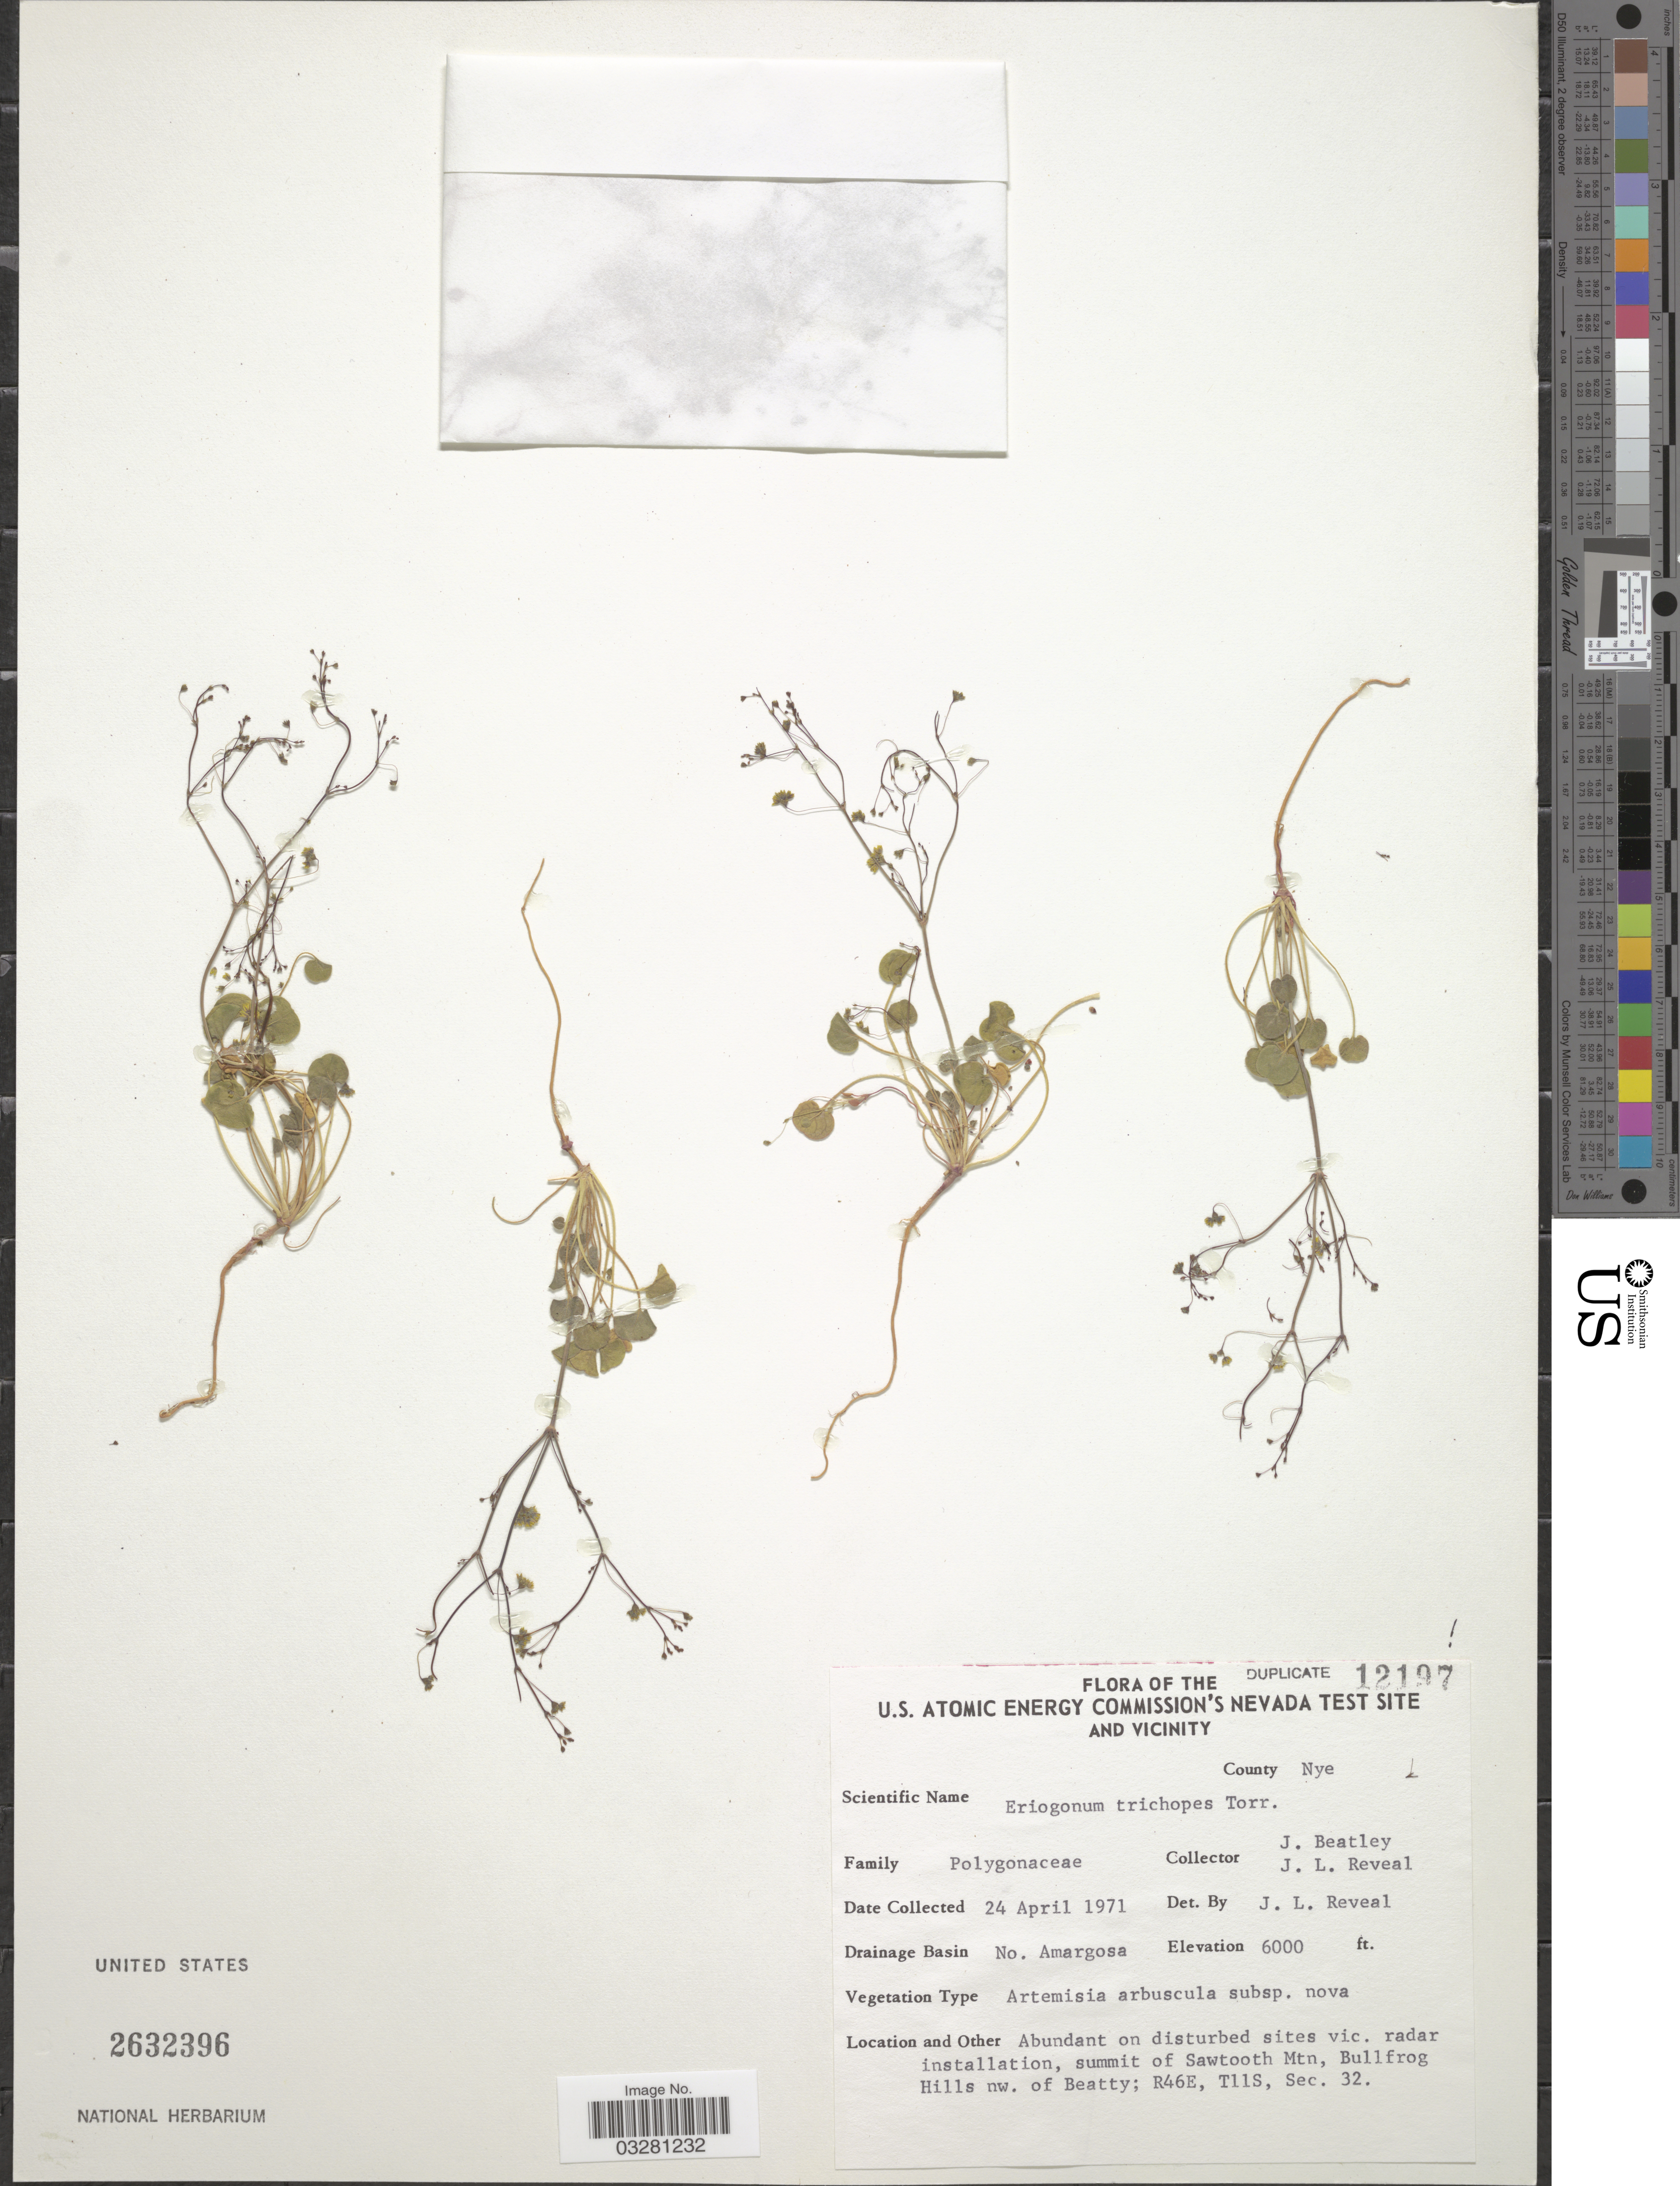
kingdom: Plantae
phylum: Tracheophyta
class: Magnoliopsida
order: Caryophyllales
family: Polygonaceae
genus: Eriogonum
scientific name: Eriogonum trichopes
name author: Torr.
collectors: J. C. Beatley & J. L. Reveal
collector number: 12197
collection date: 1971-04-24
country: United States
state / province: Nevada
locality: U. S. Atomic Energy Commission's Nevada Test Site and Vicinity. County Nye. Drainage Basin No. Amargosa. Summit of Sawtooth Mtn, Bullfrog Hills nw. of Beatty; R46E, T11S, Sec. 32.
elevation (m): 1829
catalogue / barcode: US 2632396